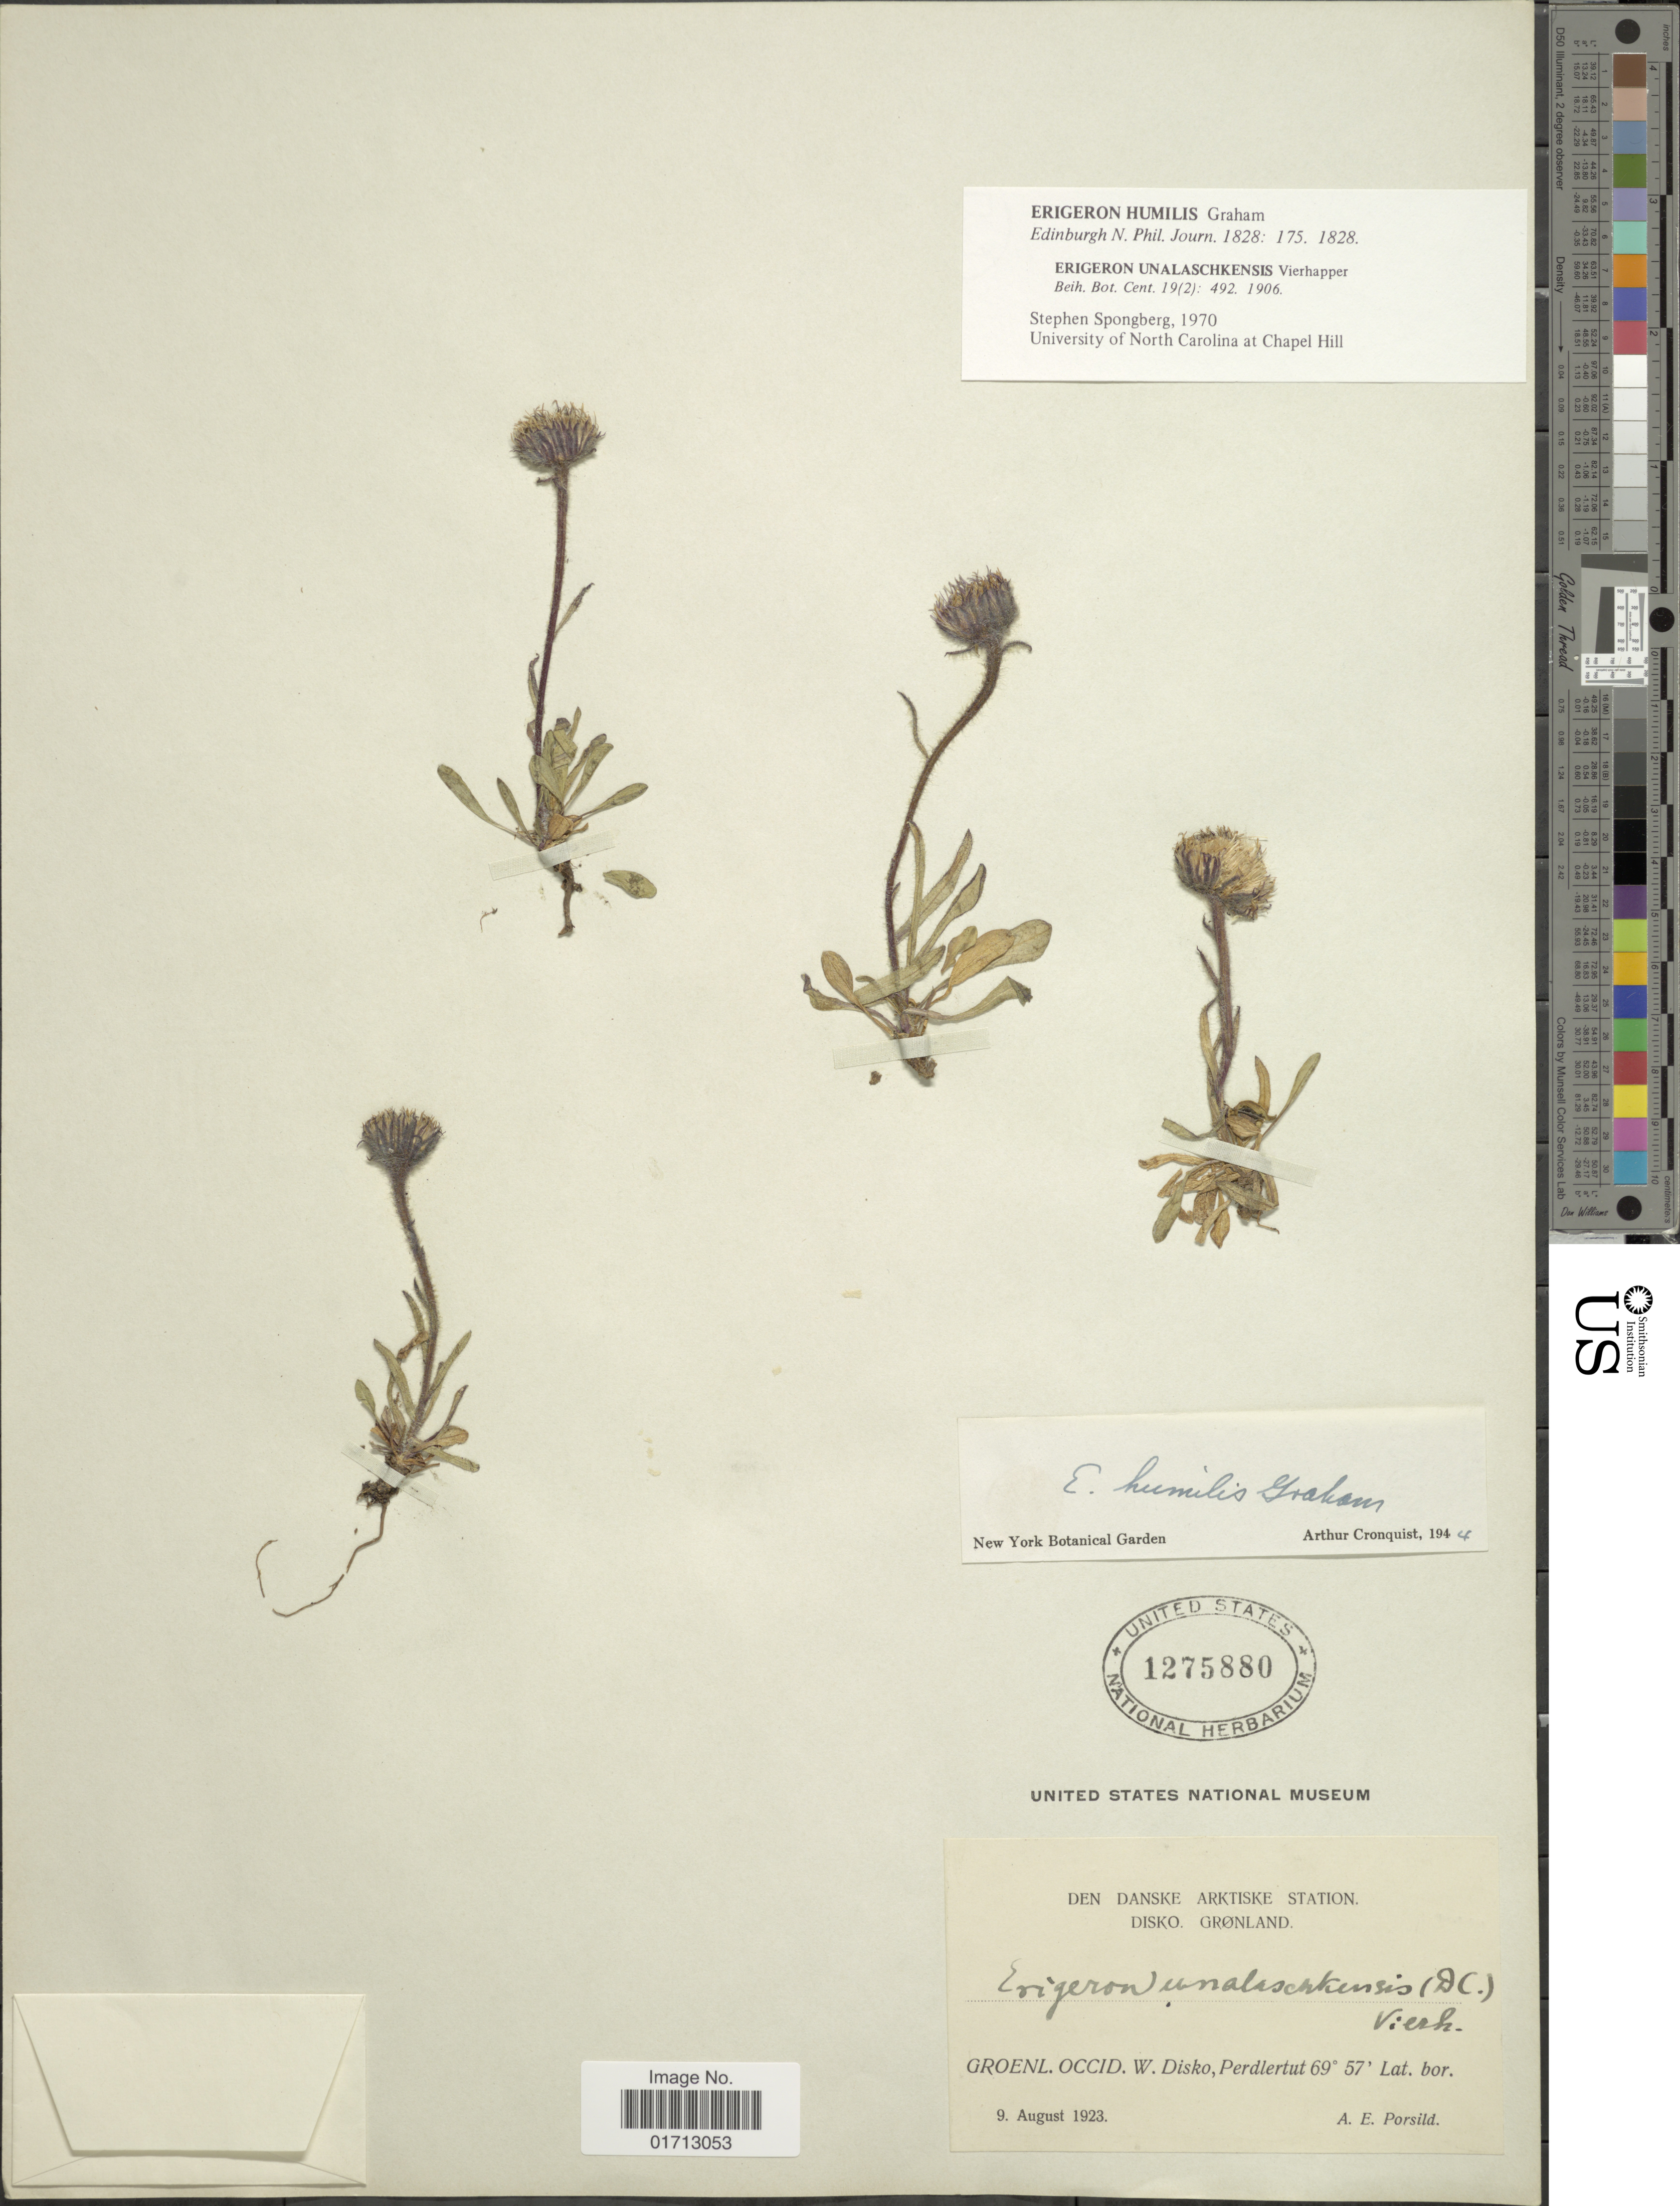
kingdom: Plantae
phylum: Tracheophyta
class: Magnoliopsida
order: Asterales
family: Asteraceae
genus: Erigeron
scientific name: Erigeron humilis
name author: Graham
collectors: A. E. Porsild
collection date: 1923-08-09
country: Greenland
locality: Den Danke Arktiske Station, Disko, Grondland. Groenl. Occid. W. Disko, Perdlertut.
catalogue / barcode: US 1275880